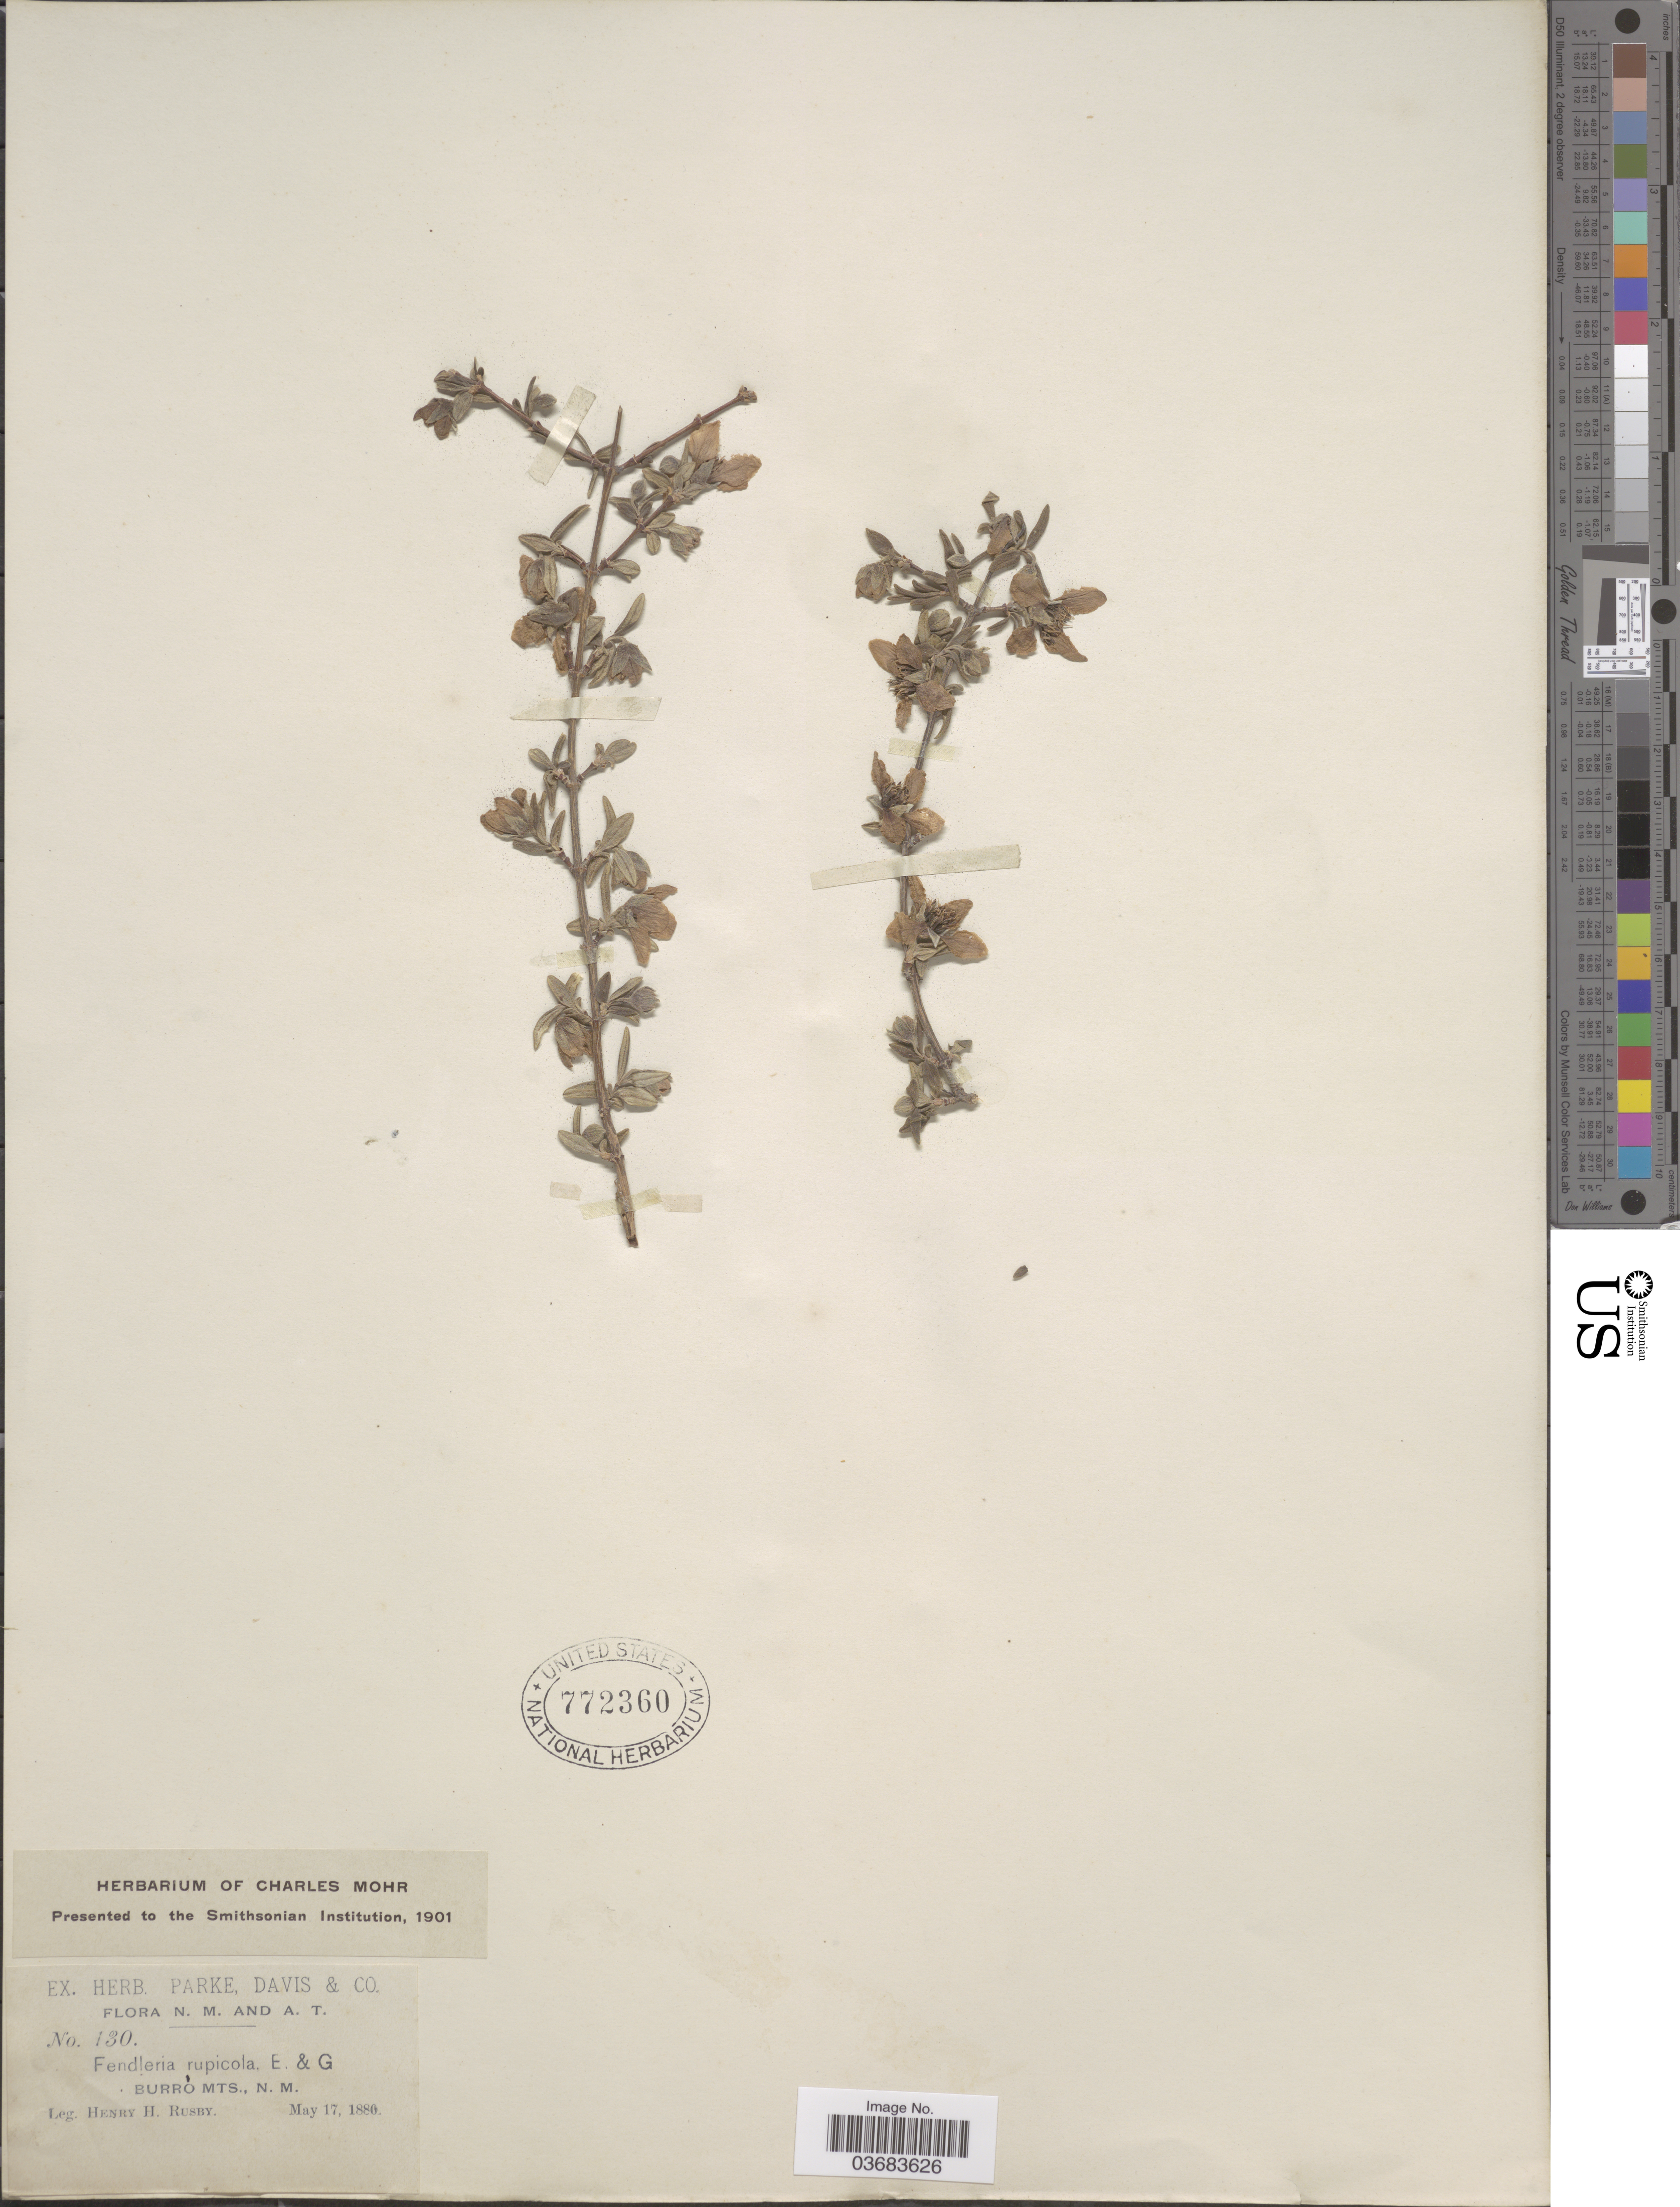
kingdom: Plantae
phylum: Tracheophyta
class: Magnoliopsida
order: Cornales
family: Hydrangeaceae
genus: Fendlera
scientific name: Fendlera rupicola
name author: Englem. & A. Gray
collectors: H. H. Rusby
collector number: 130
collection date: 1880-05-17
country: United States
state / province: New Mexico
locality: Burro Mts.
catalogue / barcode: US 772360